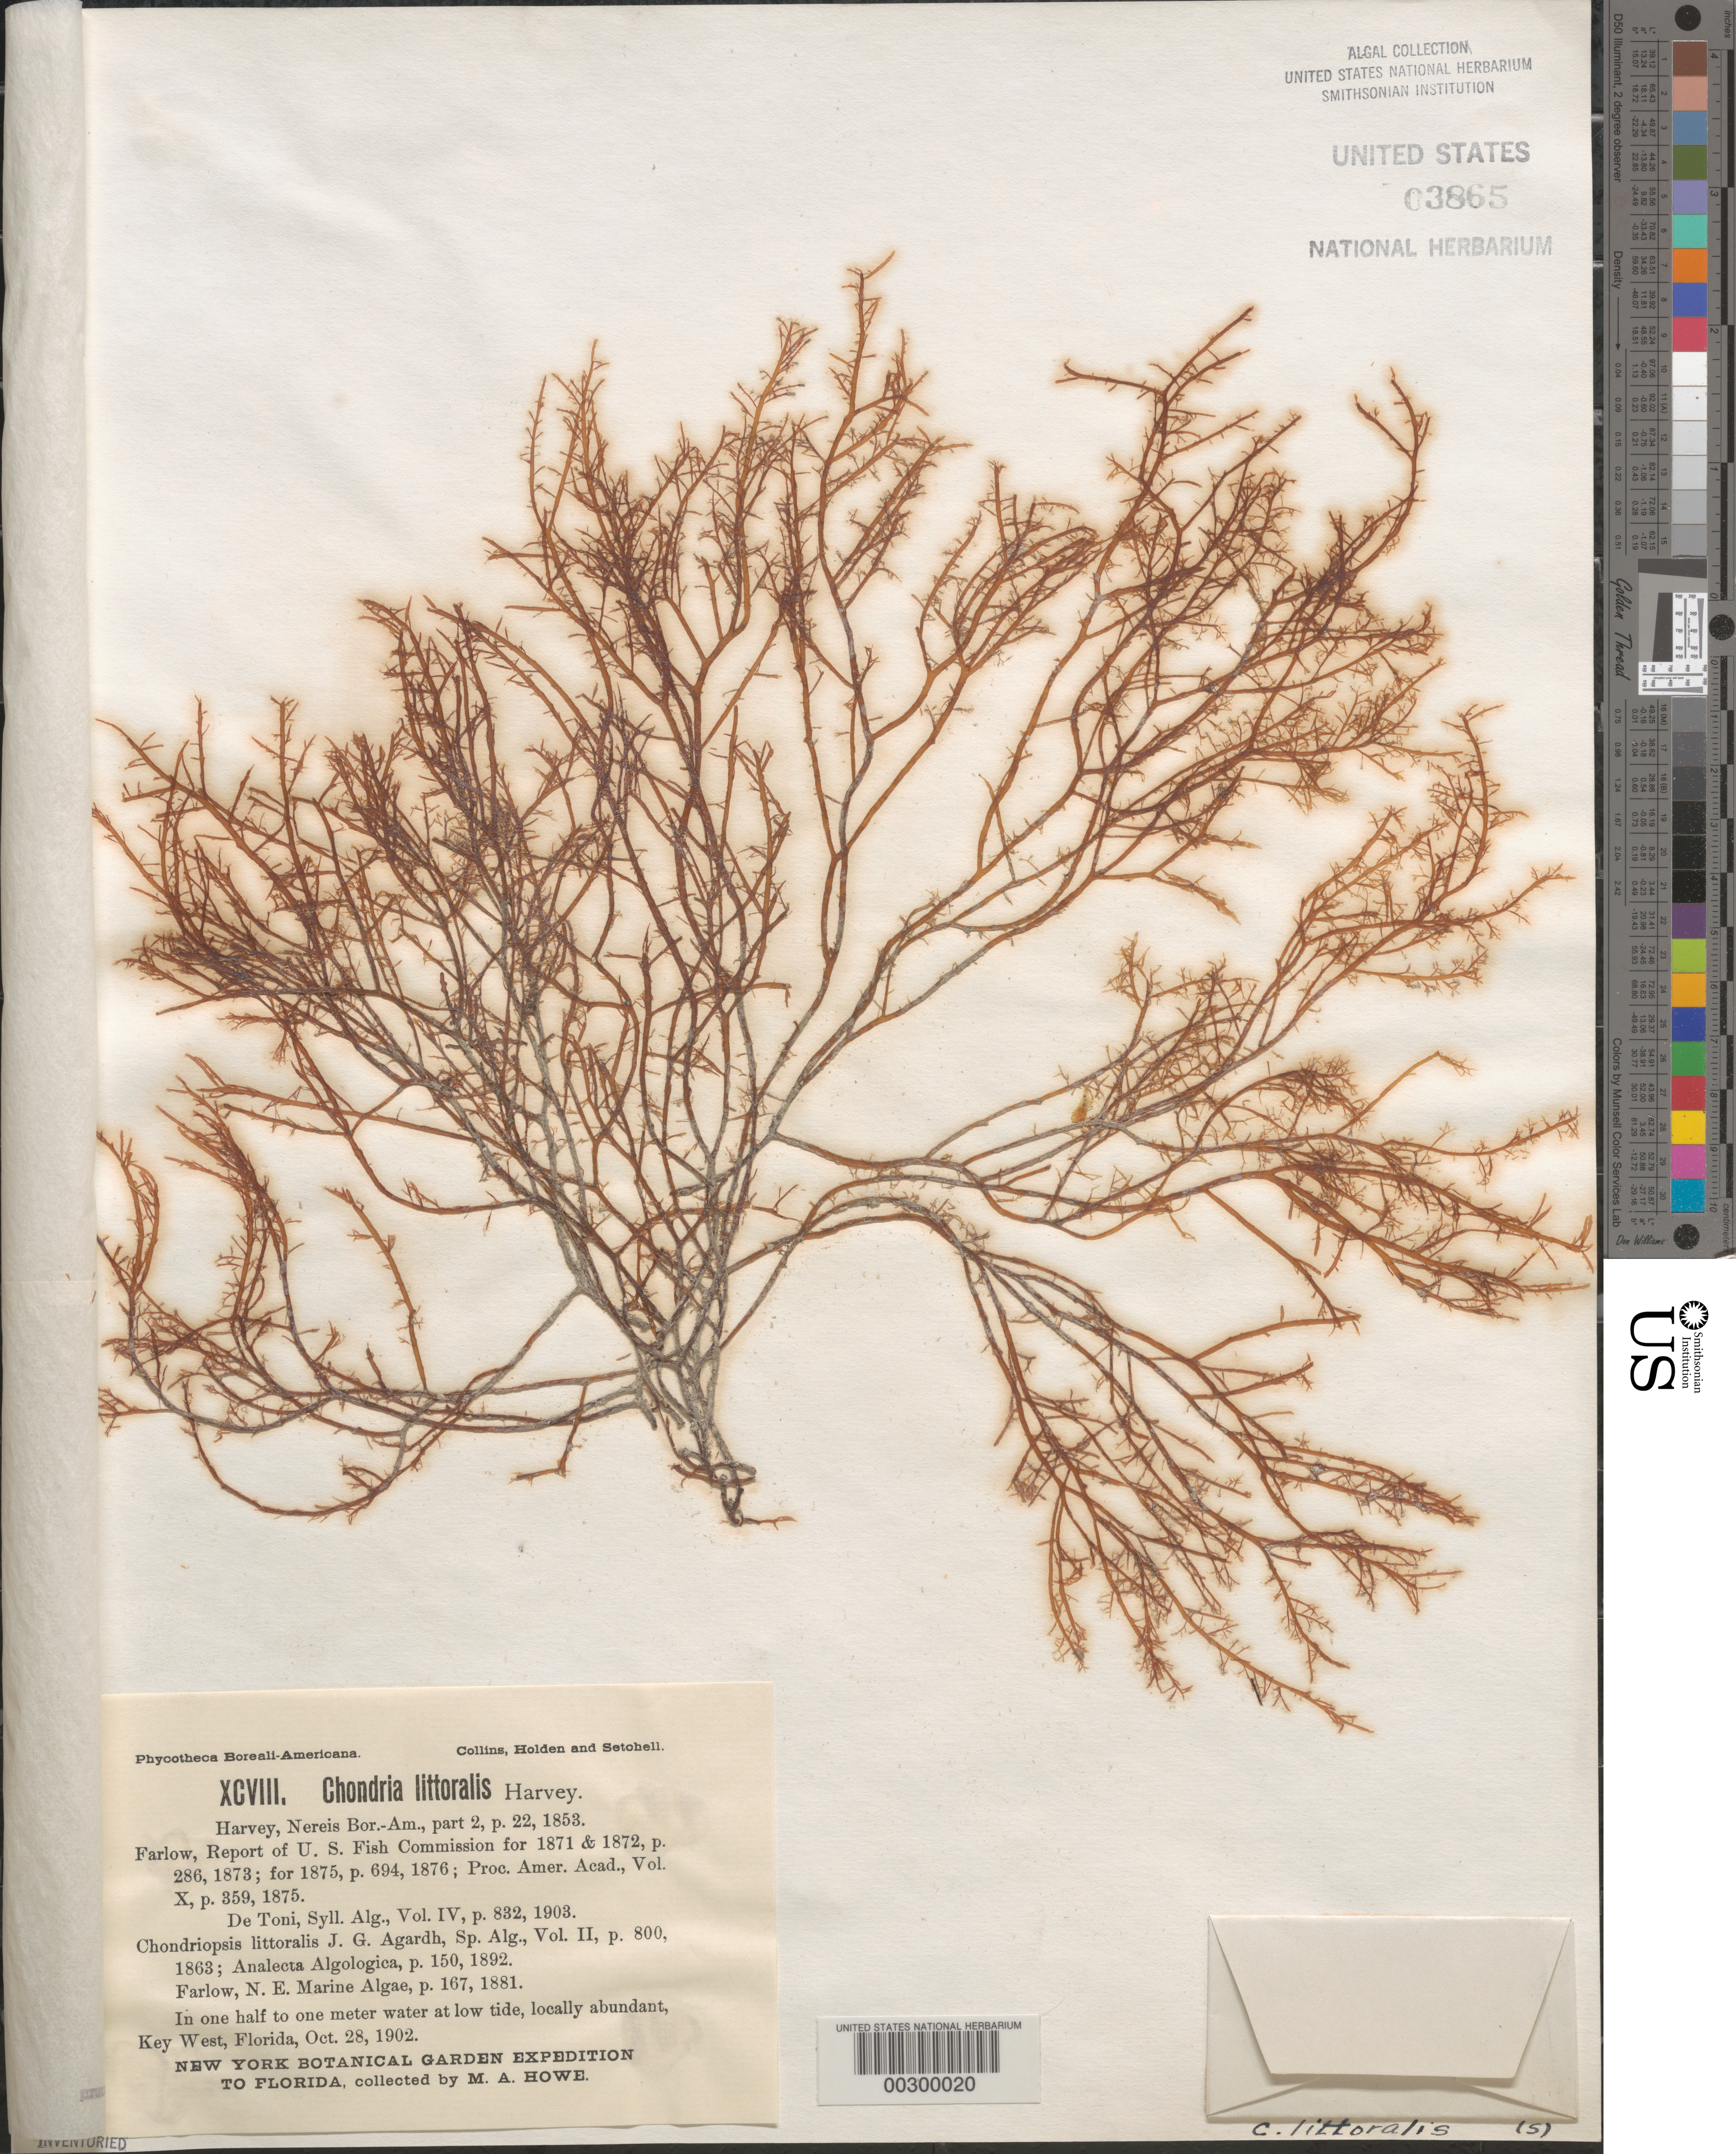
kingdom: Plantae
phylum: Rhodophyta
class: Florideophyceae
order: Ceramiales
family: Rhodomelaceae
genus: Chondria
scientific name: Chondria littoralis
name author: Harv.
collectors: M. A. Howe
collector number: PB-A Xcviii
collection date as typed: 28 Oct 1902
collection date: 1902-10-28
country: United States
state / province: Florida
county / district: Monroe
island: Key West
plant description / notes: Collins, Holden & Setchell, Phycotheca Boreali-Americana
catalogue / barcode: US 3865